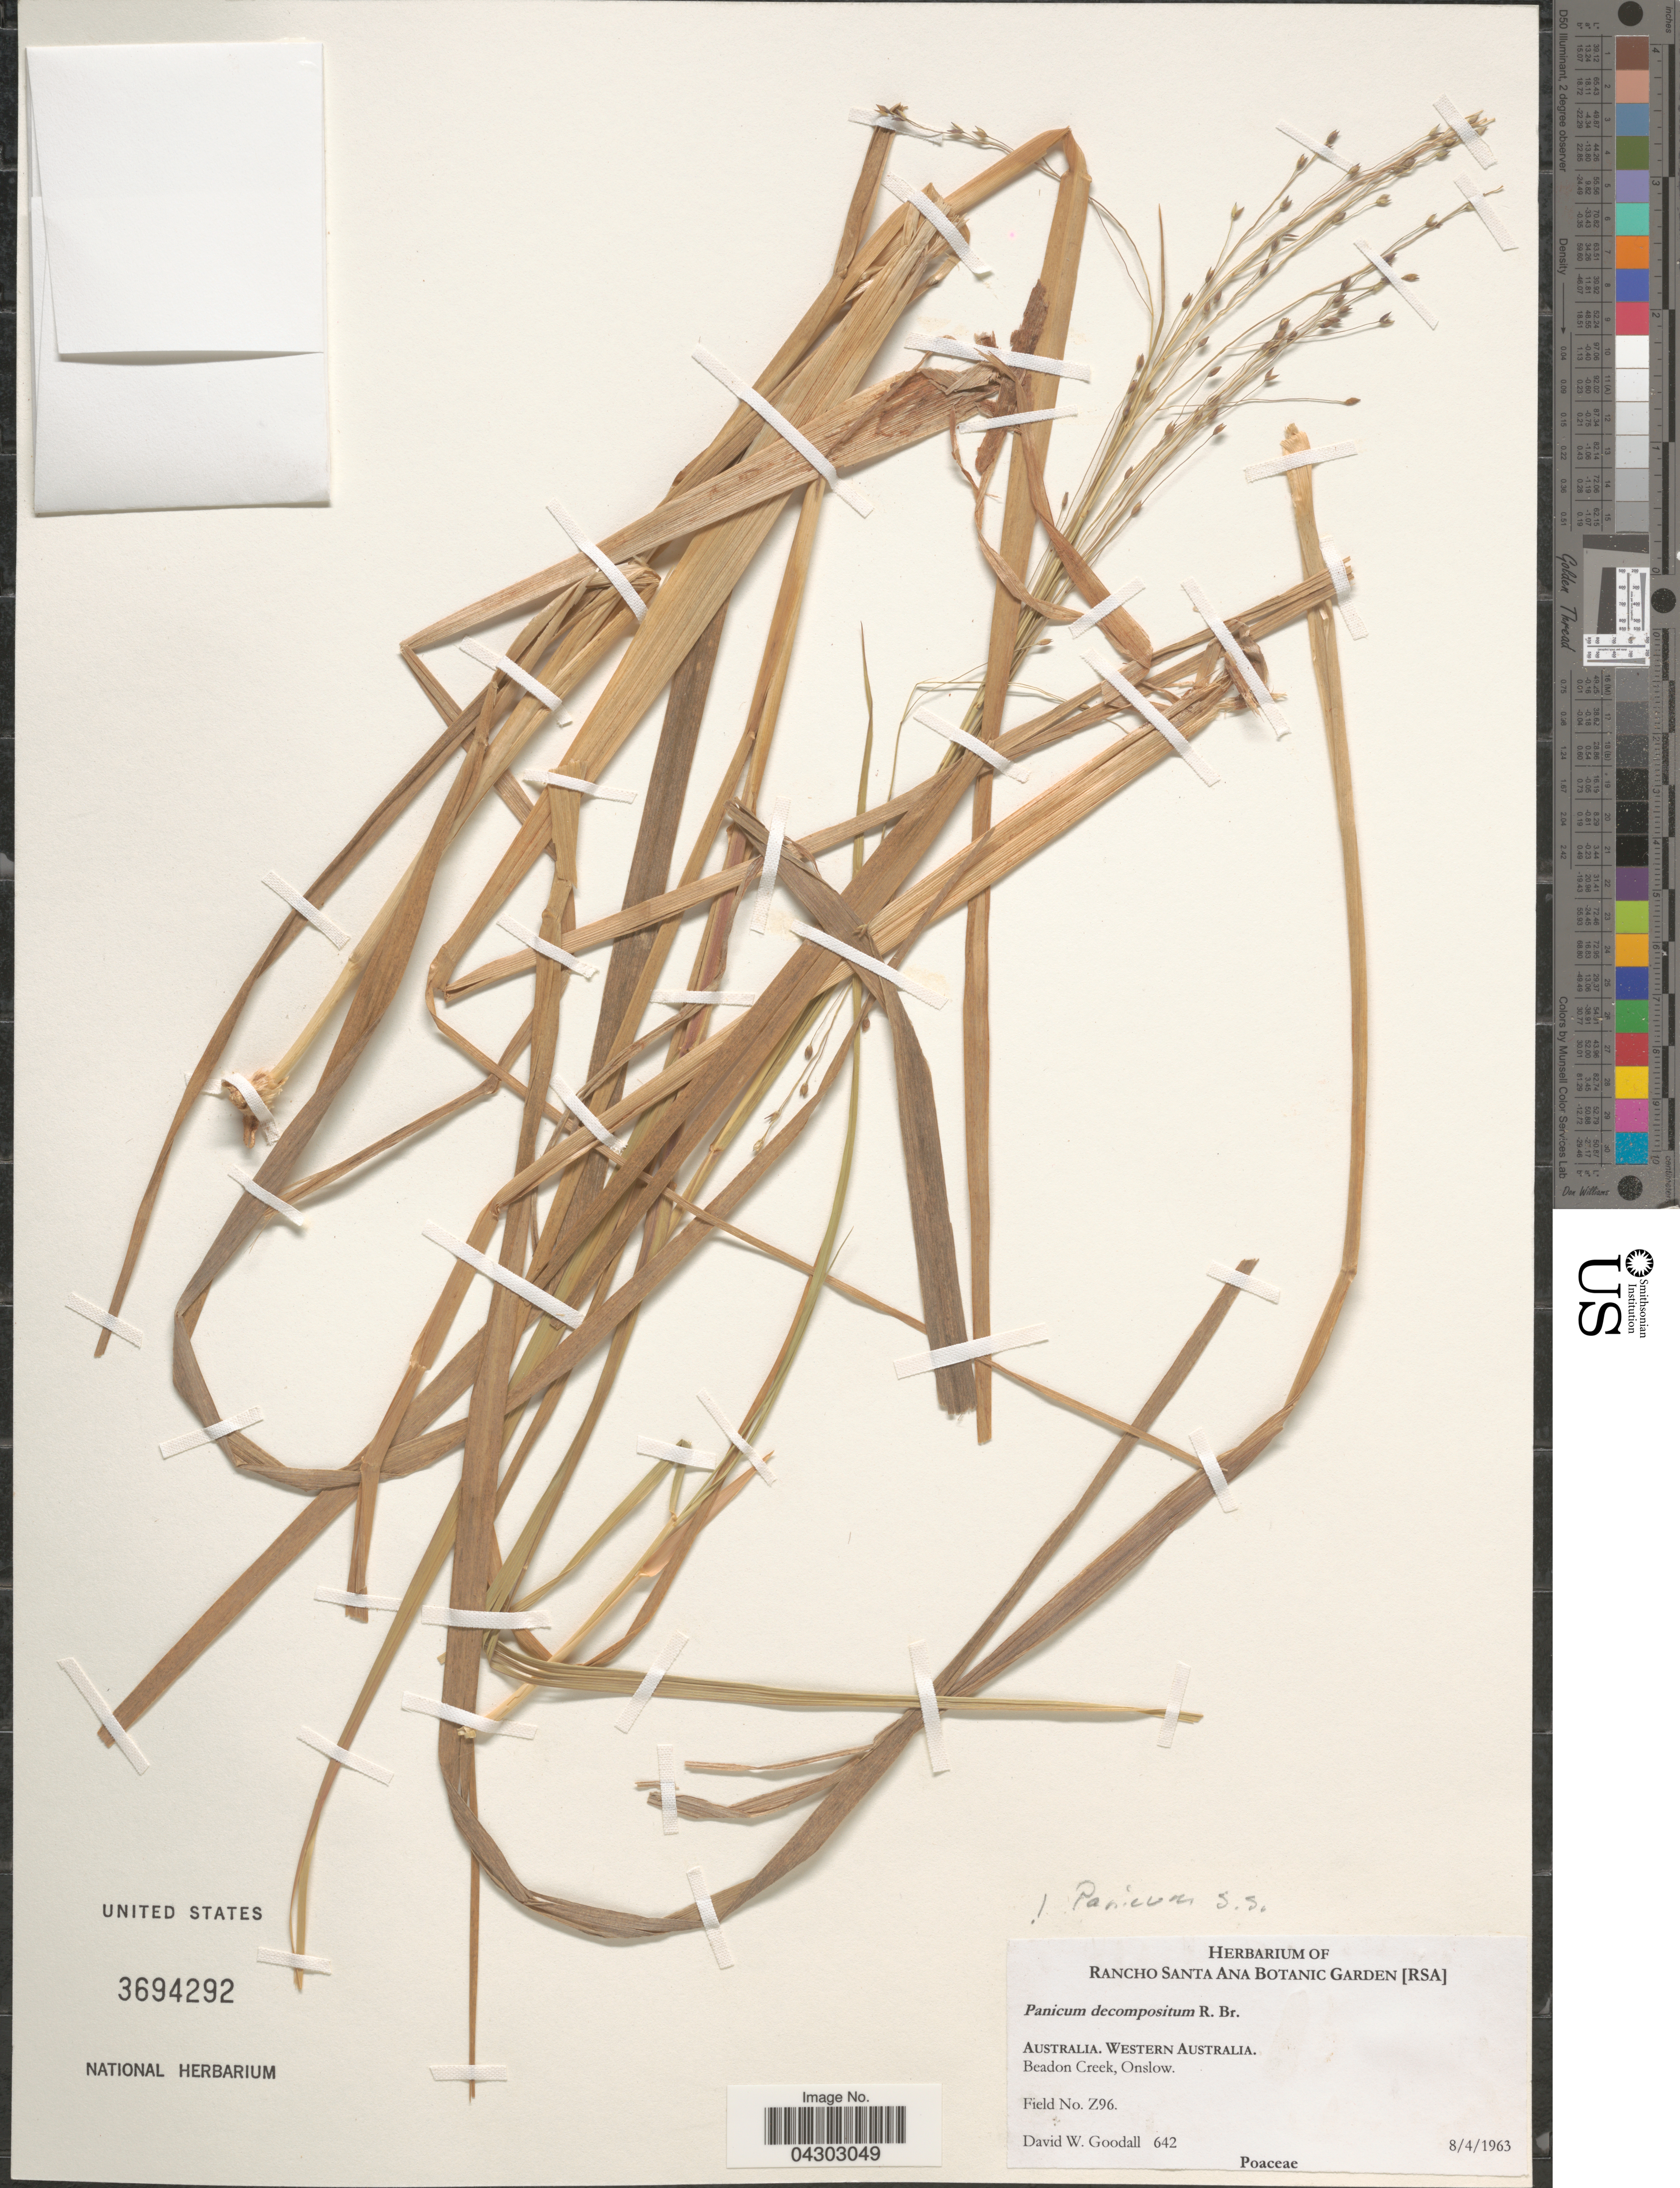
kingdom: Plantae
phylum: Tracheophyta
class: Liliopsida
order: Poales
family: Poaceae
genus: Panicum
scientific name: Panicum decompositum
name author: R. Br.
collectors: D. Goodall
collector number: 642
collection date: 1963-04-08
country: Australia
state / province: Western Australia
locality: Beadon Creek, Onslow.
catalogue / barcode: US 3694292